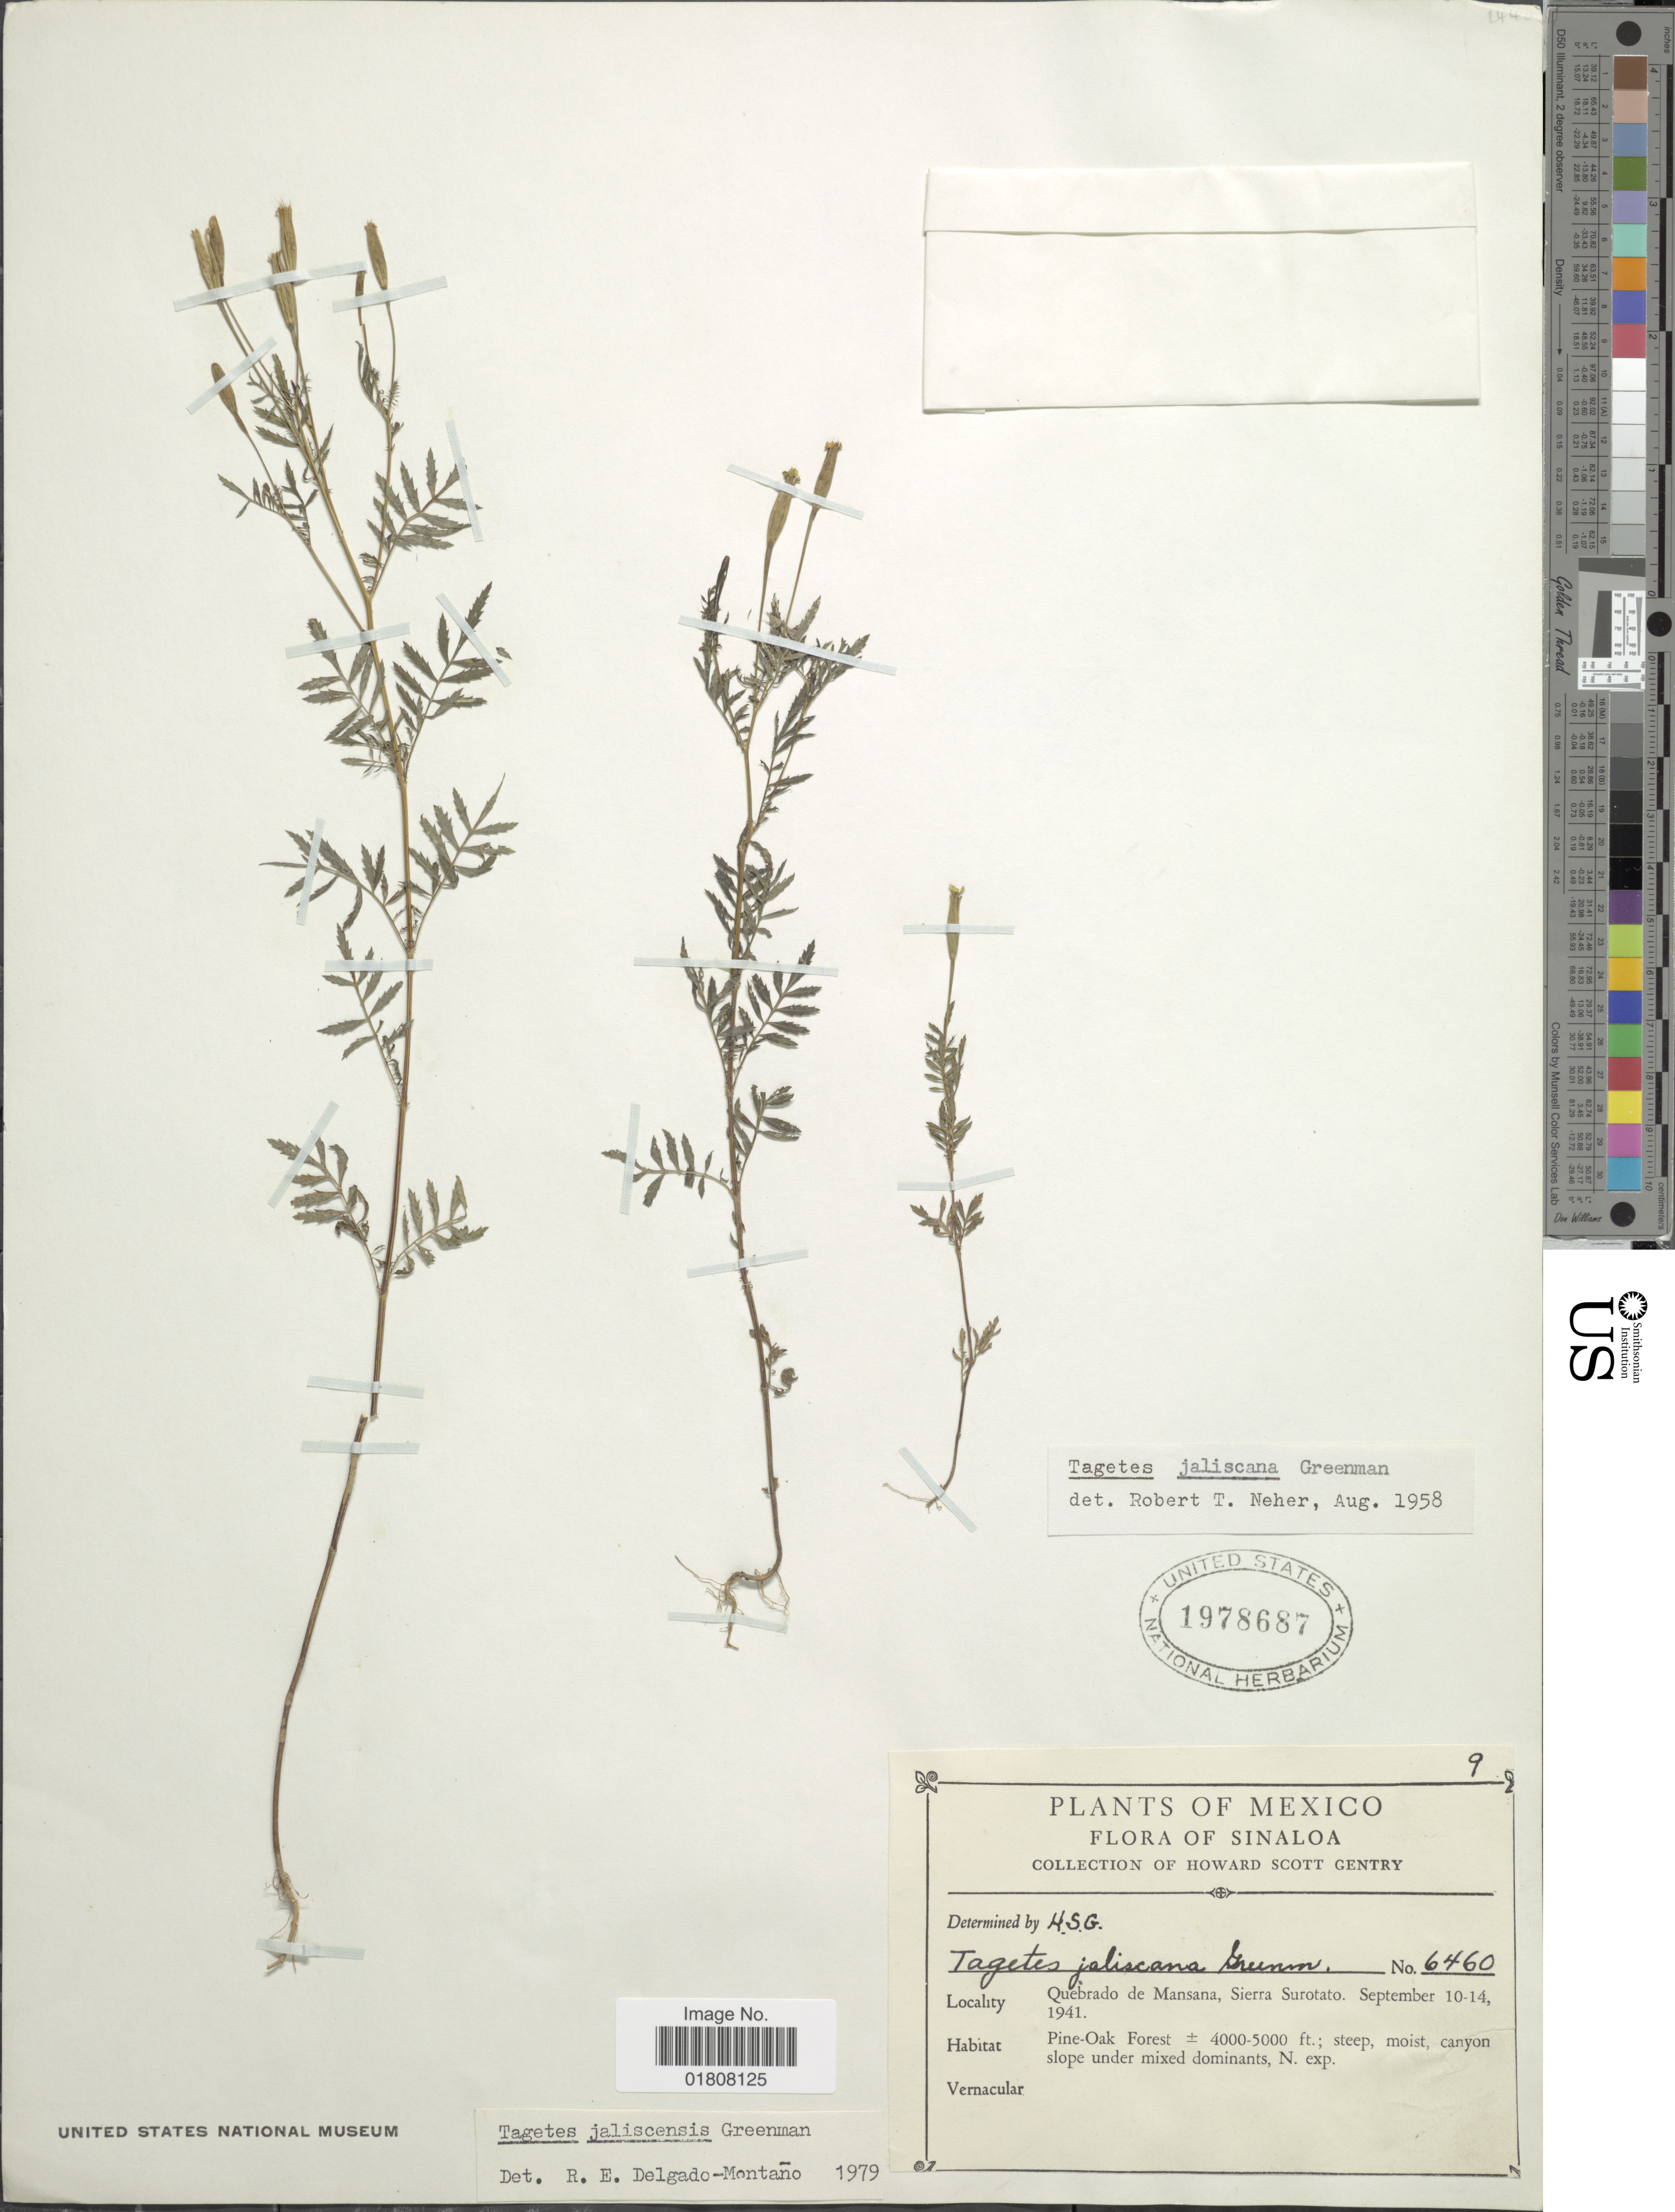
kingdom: Plantae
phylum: Tracheophyta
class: Magnoliopsida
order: Asterales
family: Asteraceae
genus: Tagetes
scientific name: Tagetes jaliscensis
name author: Greenm.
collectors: H. S. Gentry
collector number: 6460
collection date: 1941-09-10/1941-09-14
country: Mexico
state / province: Sinaloa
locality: Quebrado de Mansana, Sierra Surotato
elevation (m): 1219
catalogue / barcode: US 1978687